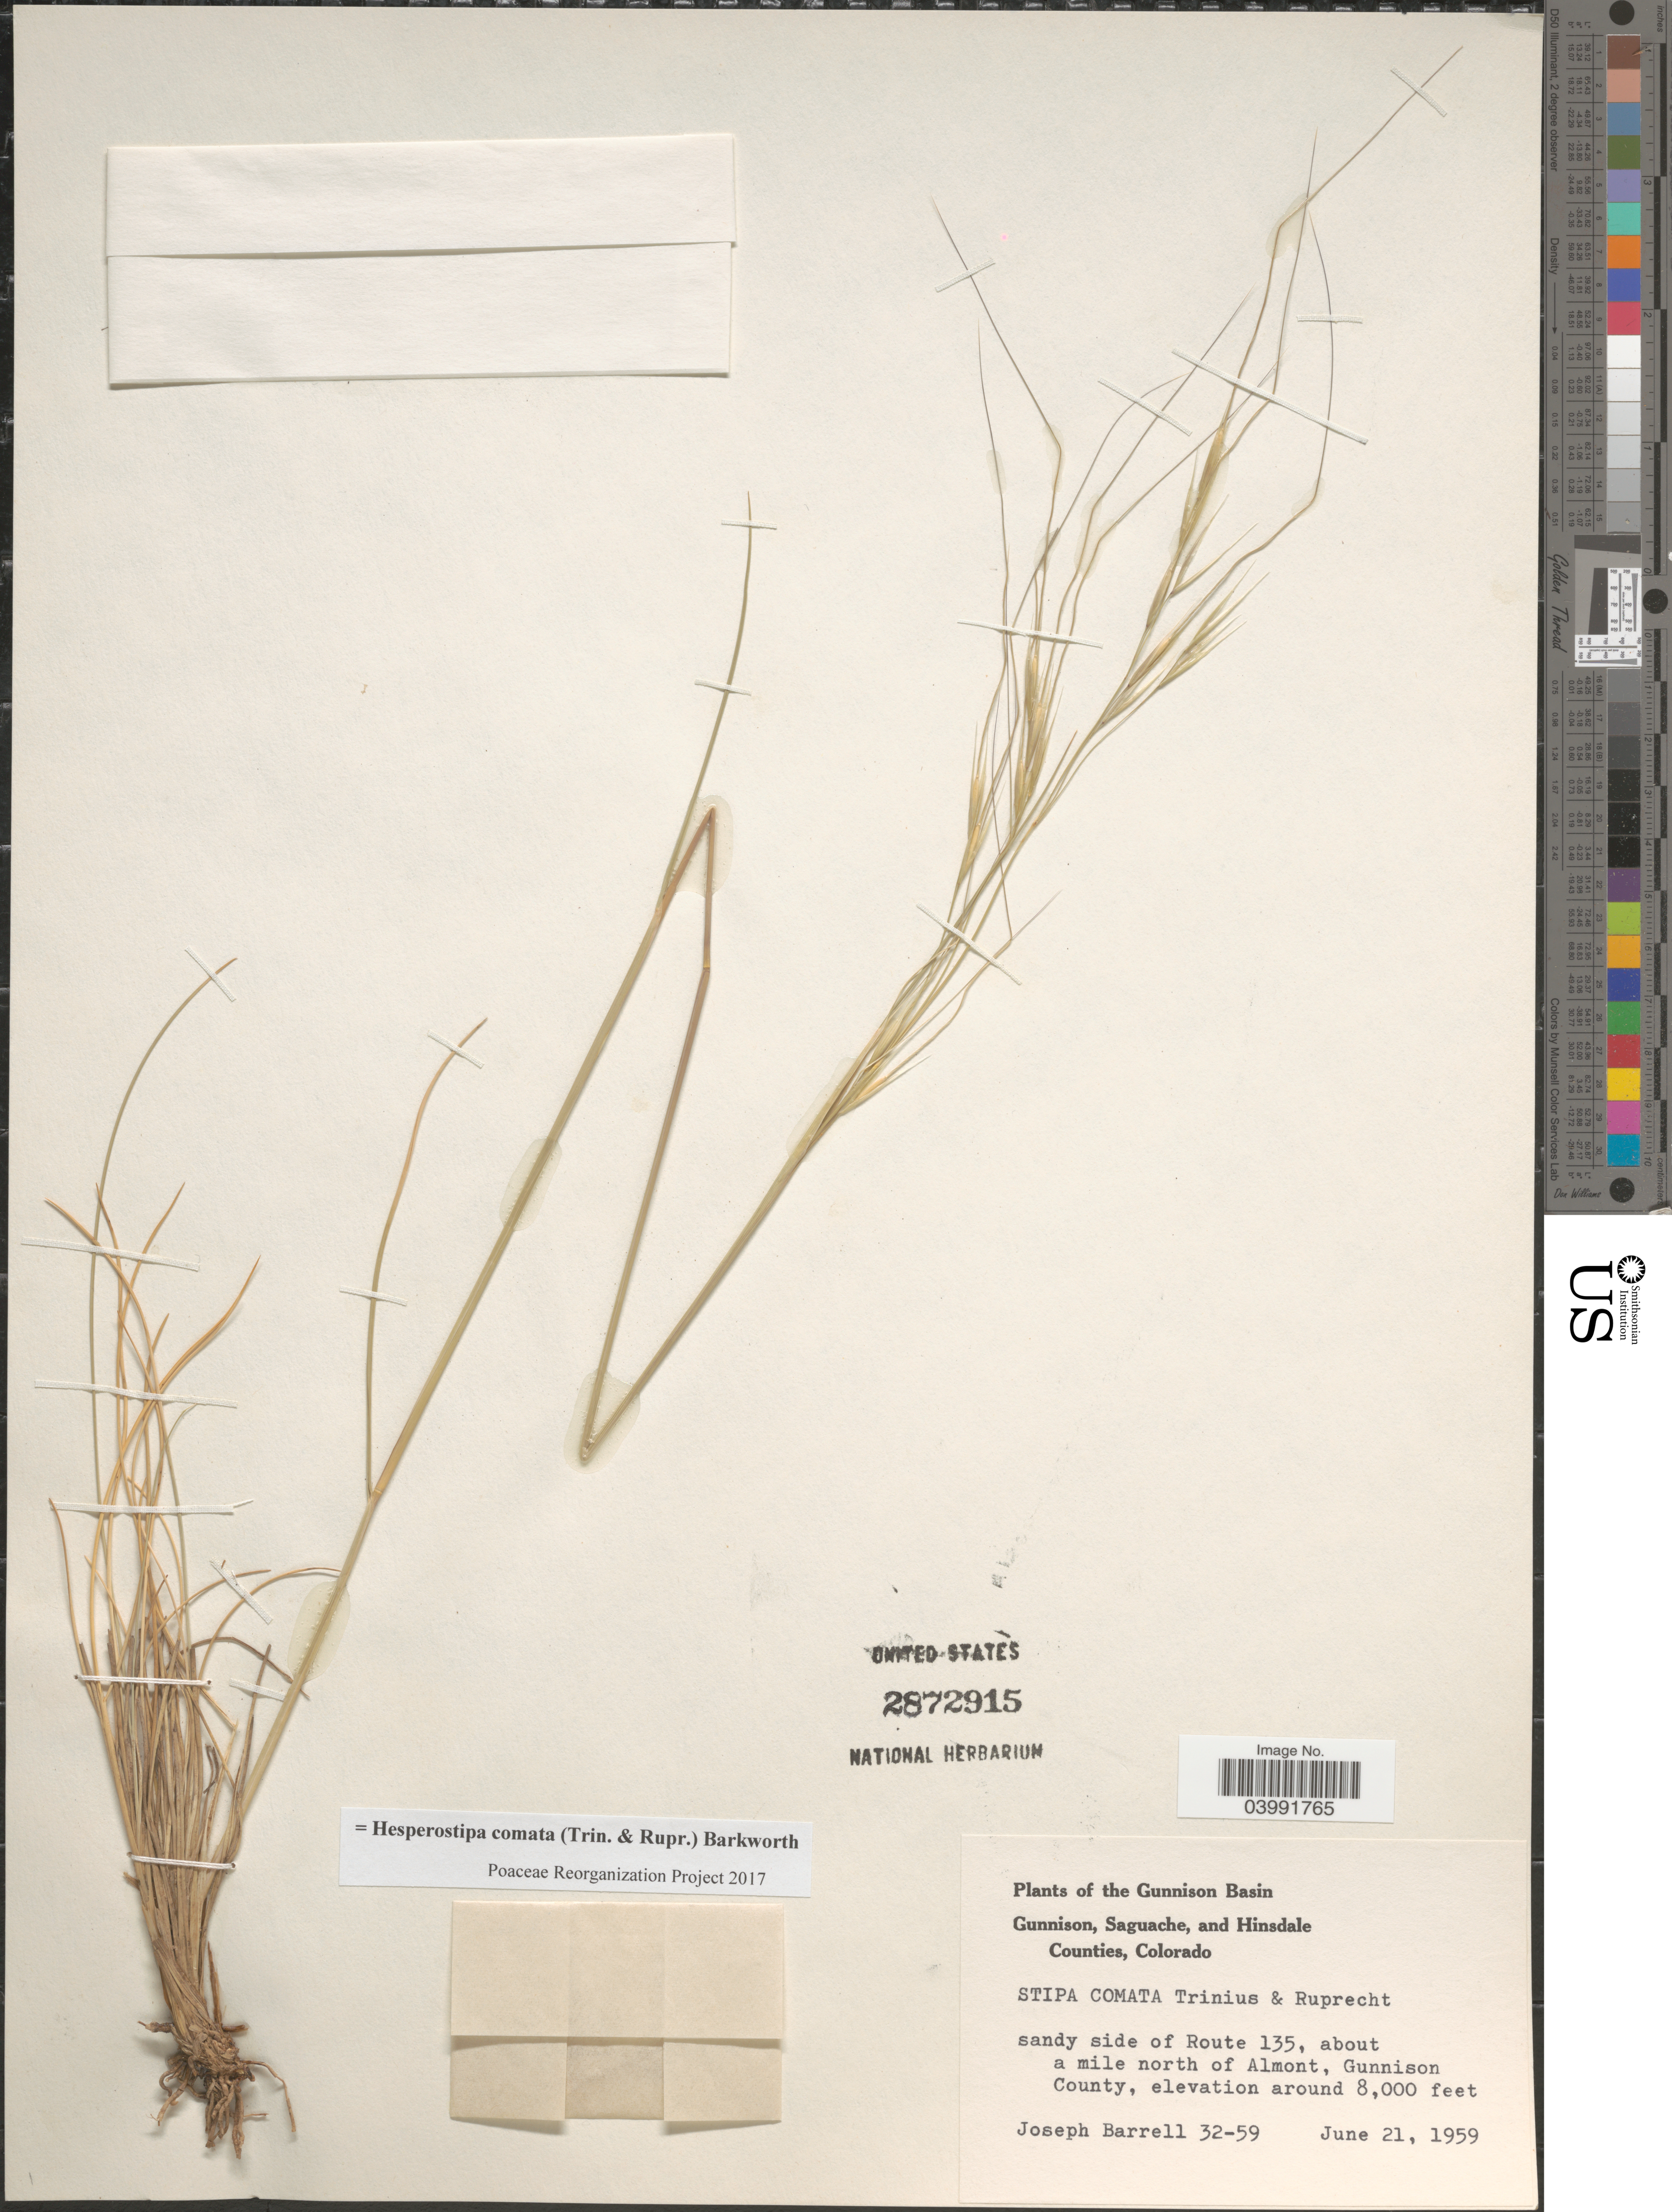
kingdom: Plantae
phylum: Tracheophyta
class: Liliopsida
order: Poales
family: Poaceae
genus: Hesperostipa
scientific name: Hesperostipa comata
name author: (Trin. & Rupr.) Barkworth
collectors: J. Barrell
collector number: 32-59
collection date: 1959-06-21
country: United States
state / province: Colorado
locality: Gunnison Basin. Sandy side of Route 135, about a mile north of Almont, Gunnison County.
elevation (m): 2438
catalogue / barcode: US 2872915